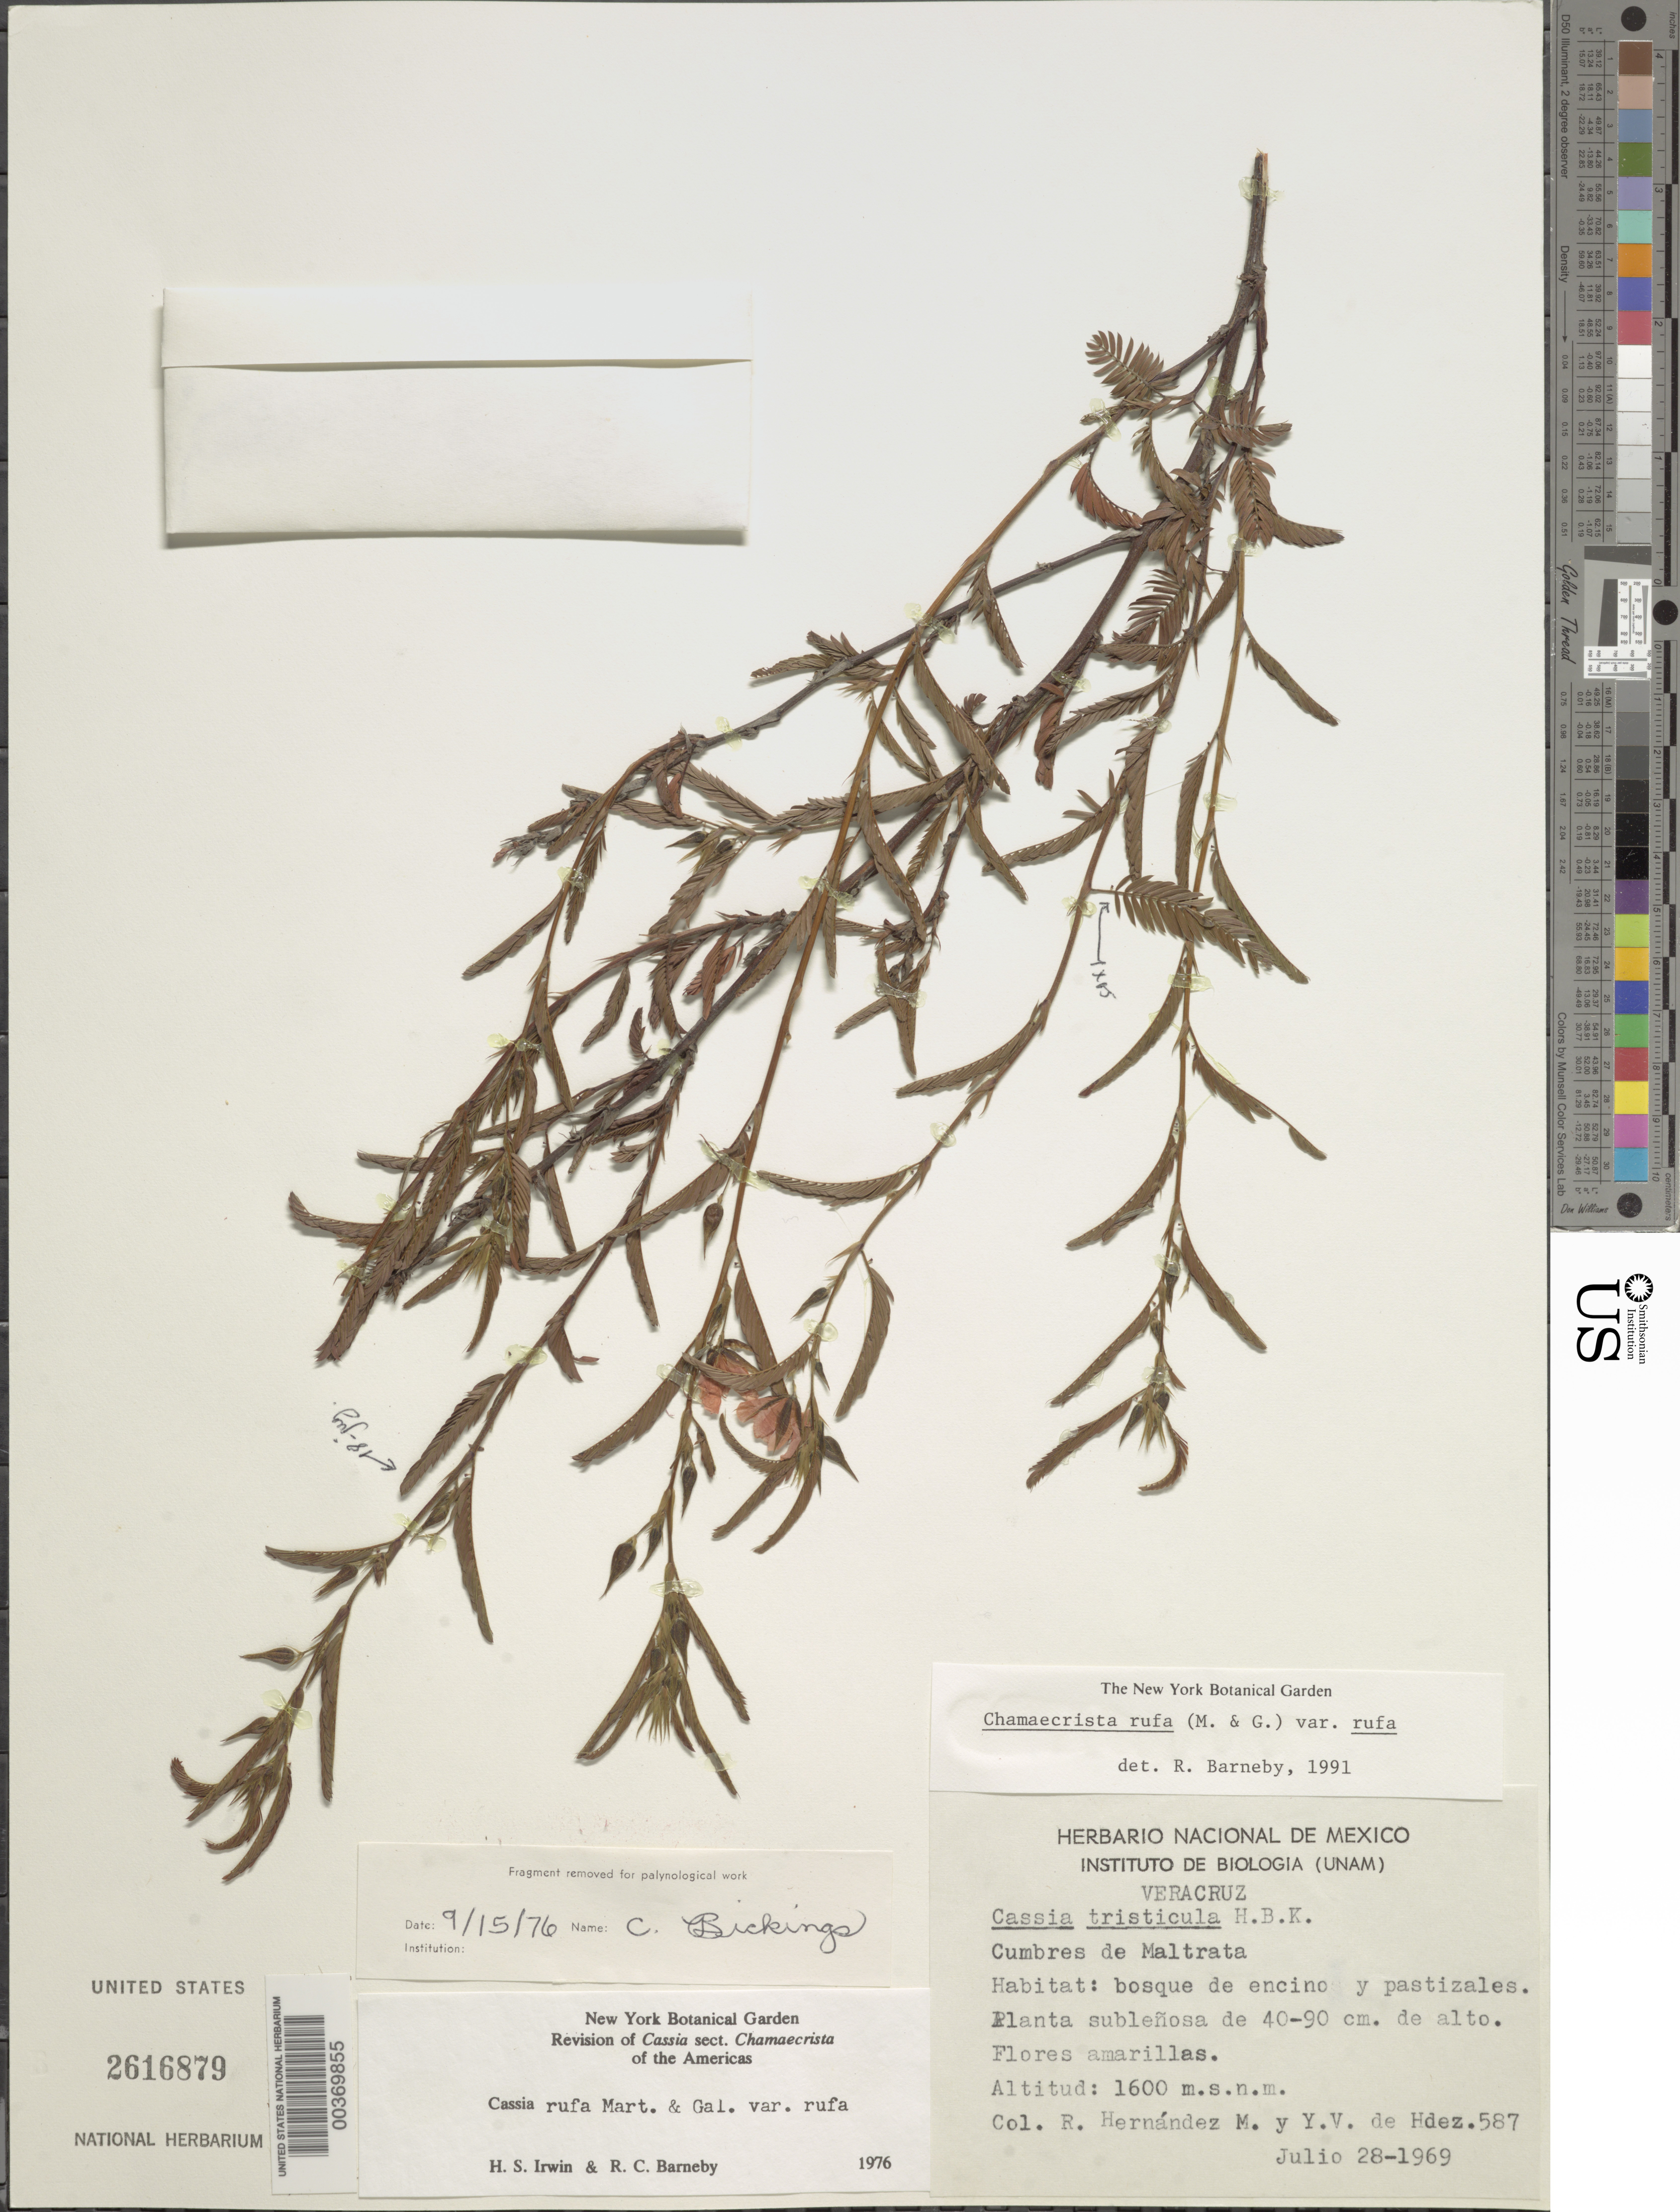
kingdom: Plantae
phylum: Tracheophyta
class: Magnoliopsida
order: Fabales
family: Fabaceae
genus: Chamaecrista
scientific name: Chamaecrista rufa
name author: Britton & Rose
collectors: R. Hernández-M. & Y. Hernandez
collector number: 587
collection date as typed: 28 Jul 1969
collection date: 1969-07-28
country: Mexico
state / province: Veracruz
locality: Cumbres de Maltrata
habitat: Bosque de encino y pastizales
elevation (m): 1600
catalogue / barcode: US 2616879